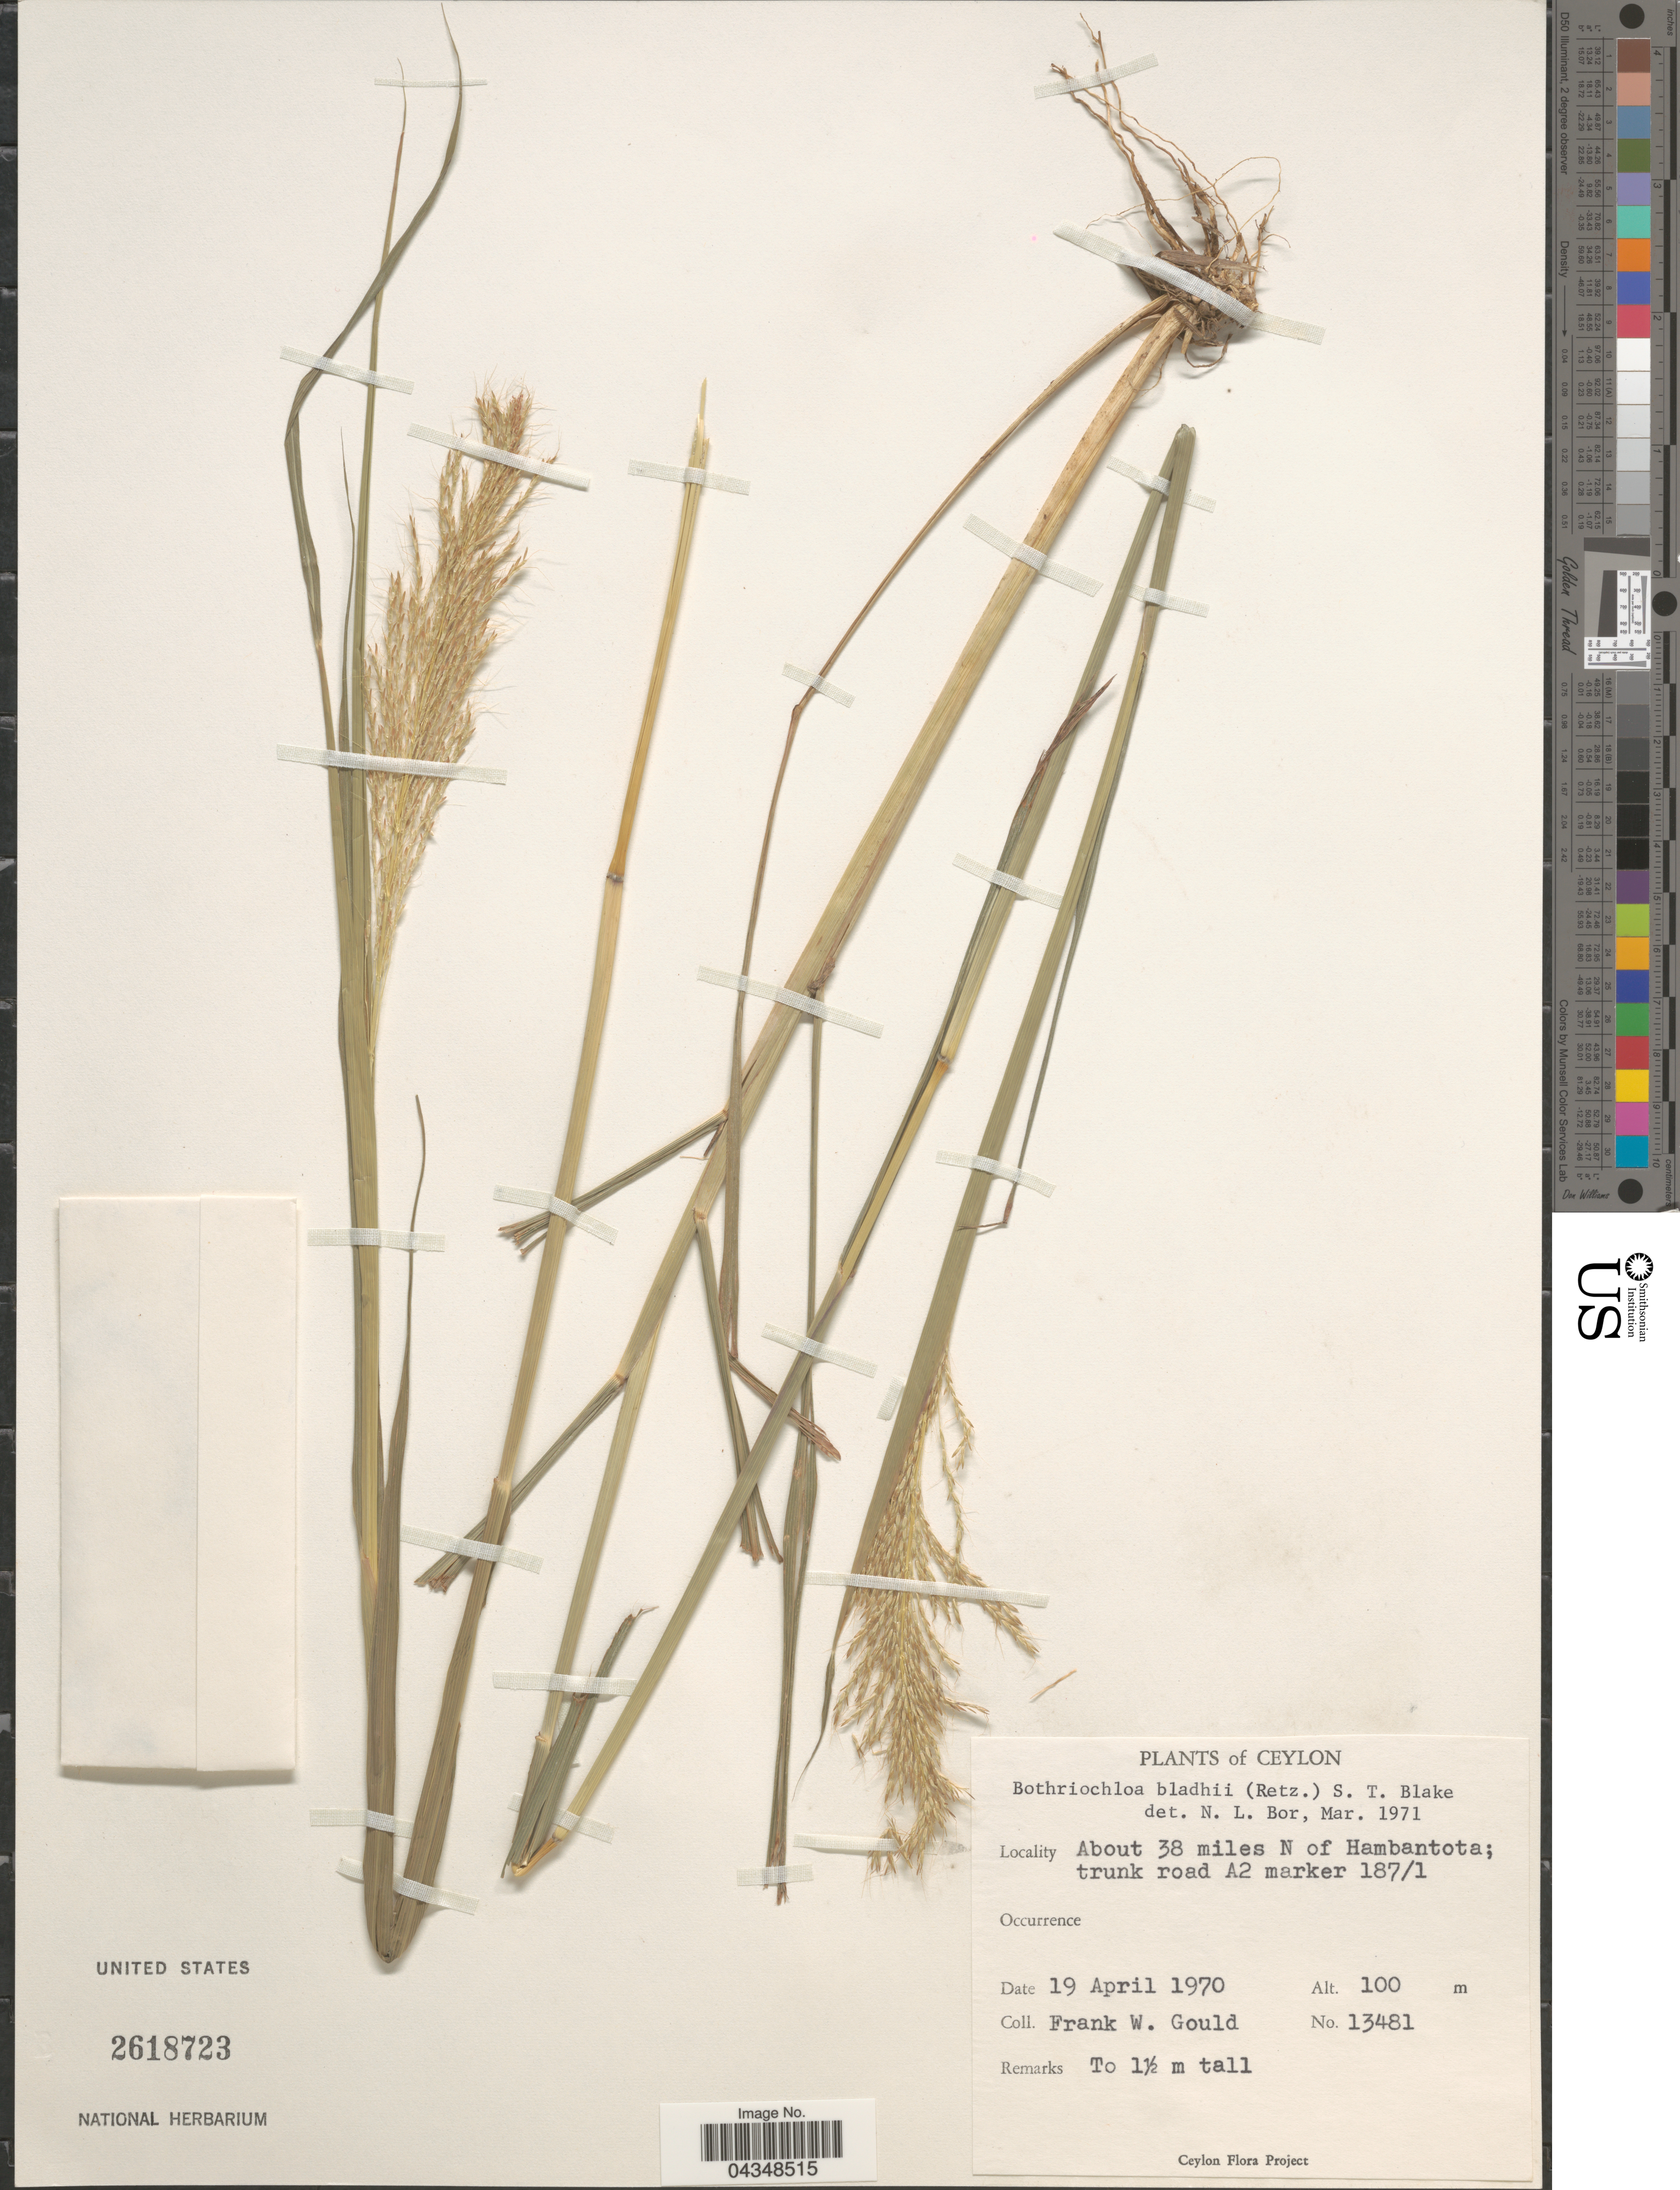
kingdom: Plantae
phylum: Tracheophyta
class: Liliopsida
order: Poales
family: Poaceae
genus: Bothriochloa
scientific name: Bothriochloa bladhii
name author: (Retz.) S.T. Blake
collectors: F. W. Gould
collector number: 13481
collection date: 1970-04-19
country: Sri Lanka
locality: Ceylon. About 38 miles N of Hambantota; trunk road A2 marker 187/1.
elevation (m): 100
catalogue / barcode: US 2618723